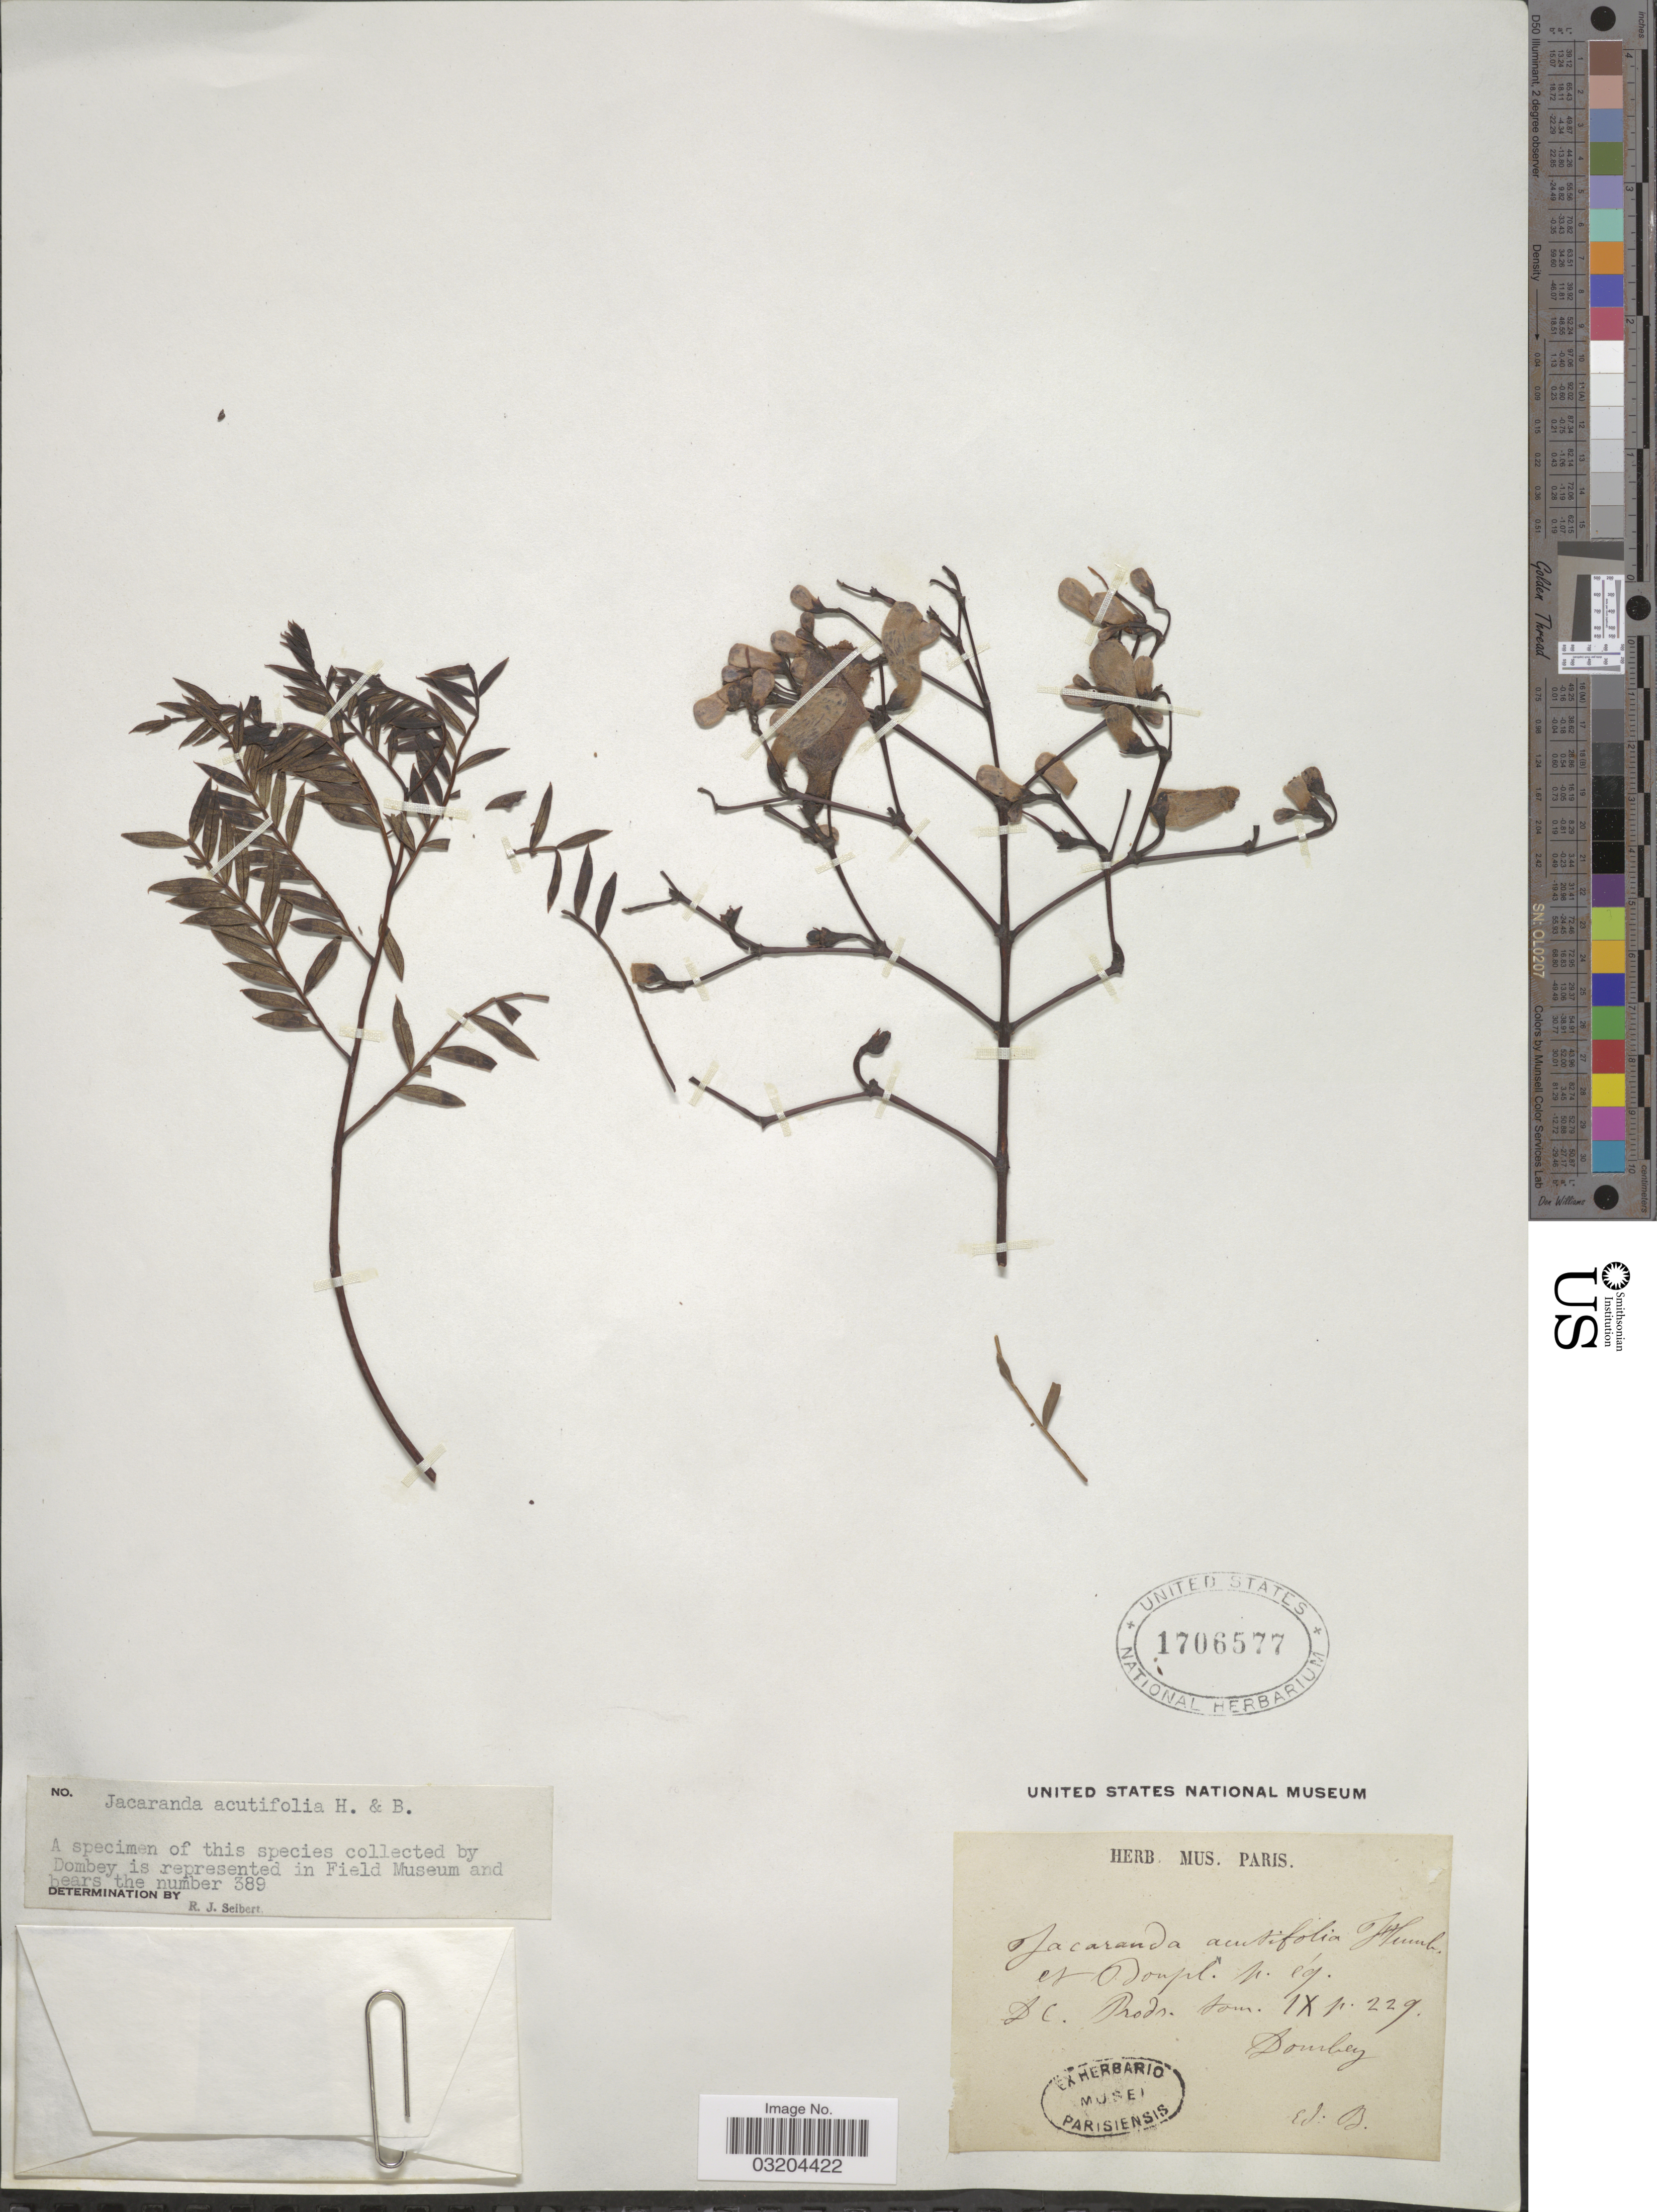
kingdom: Plantae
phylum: Tracheophyta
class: Magnoliopsida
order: Lamiales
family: Bignoniaceae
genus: Jacaranda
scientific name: Jacaranda acutifolia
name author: Bonpl.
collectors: Dombey, --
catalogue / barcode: US 1706577